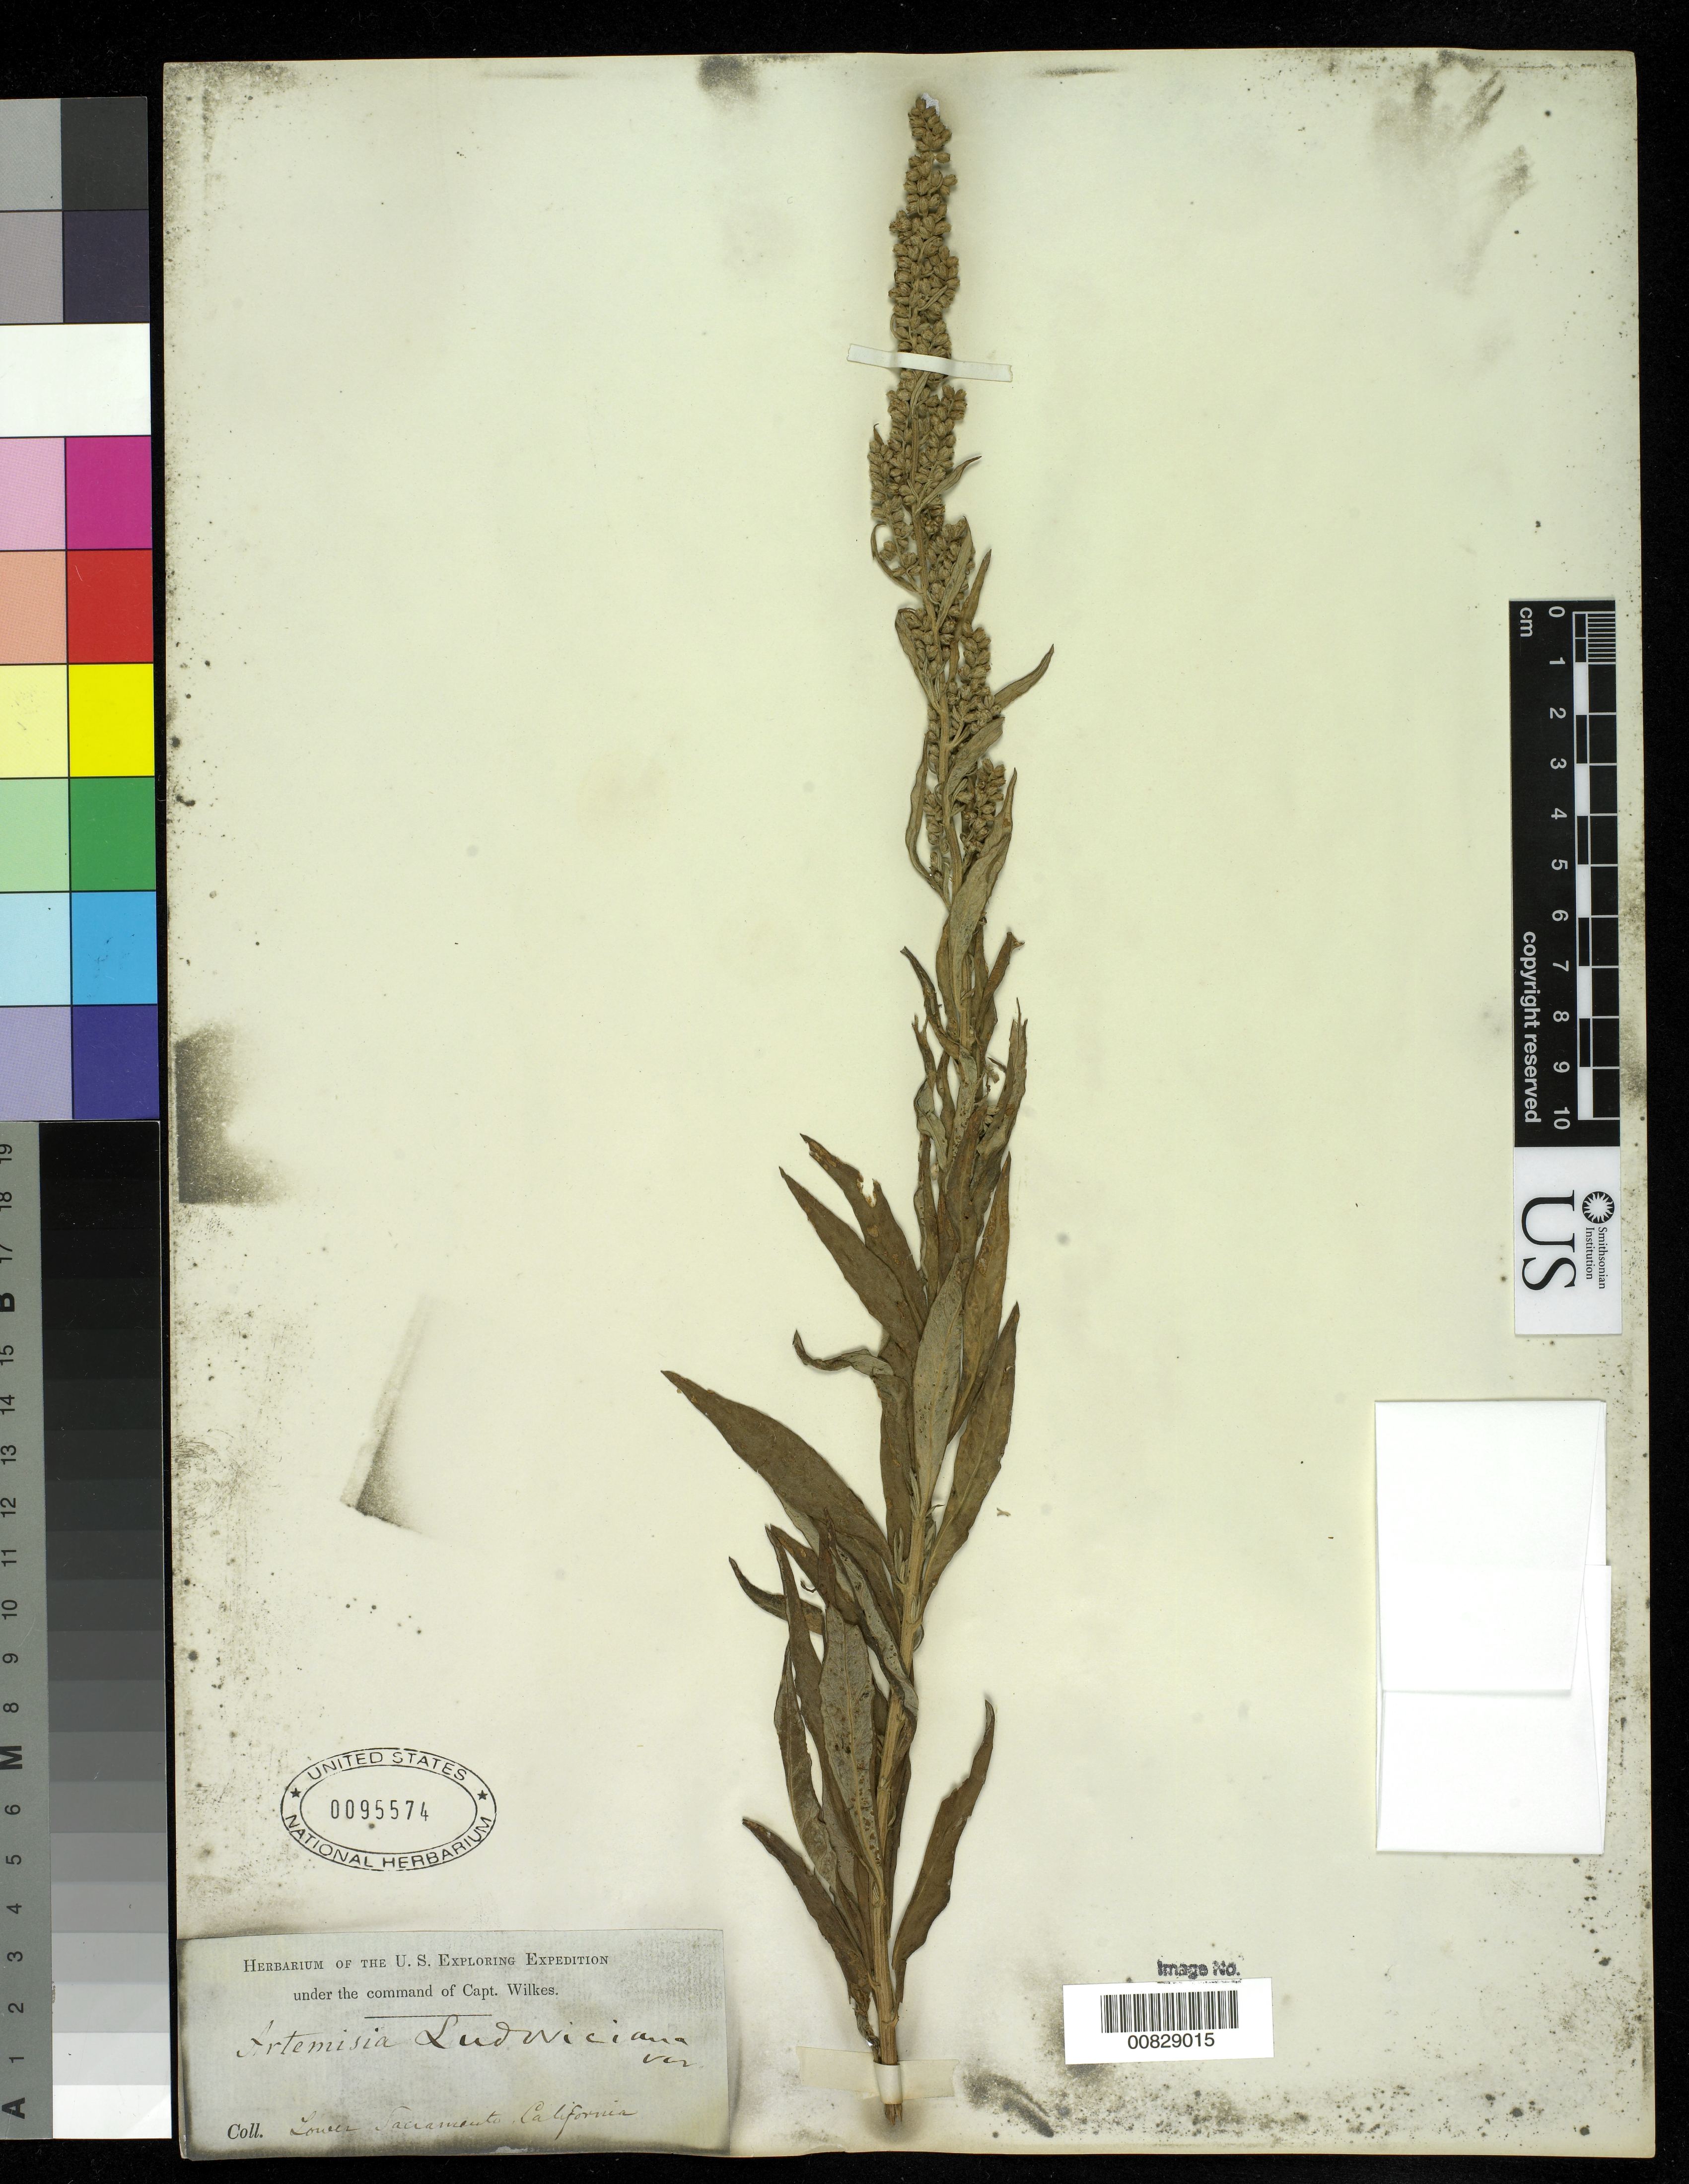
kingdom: Plantae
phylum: Tracheophyta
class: Magnoliopsida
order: Asterales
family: Asteraceae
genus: Artemisia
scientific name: Artemisia douglasiana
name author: Besser ex Hook.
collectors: Wilkes Explor. Exped.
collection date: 1838/1842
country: United States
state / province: California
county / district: Sacramento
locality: Lower Sacramento California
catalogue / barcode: US 95574